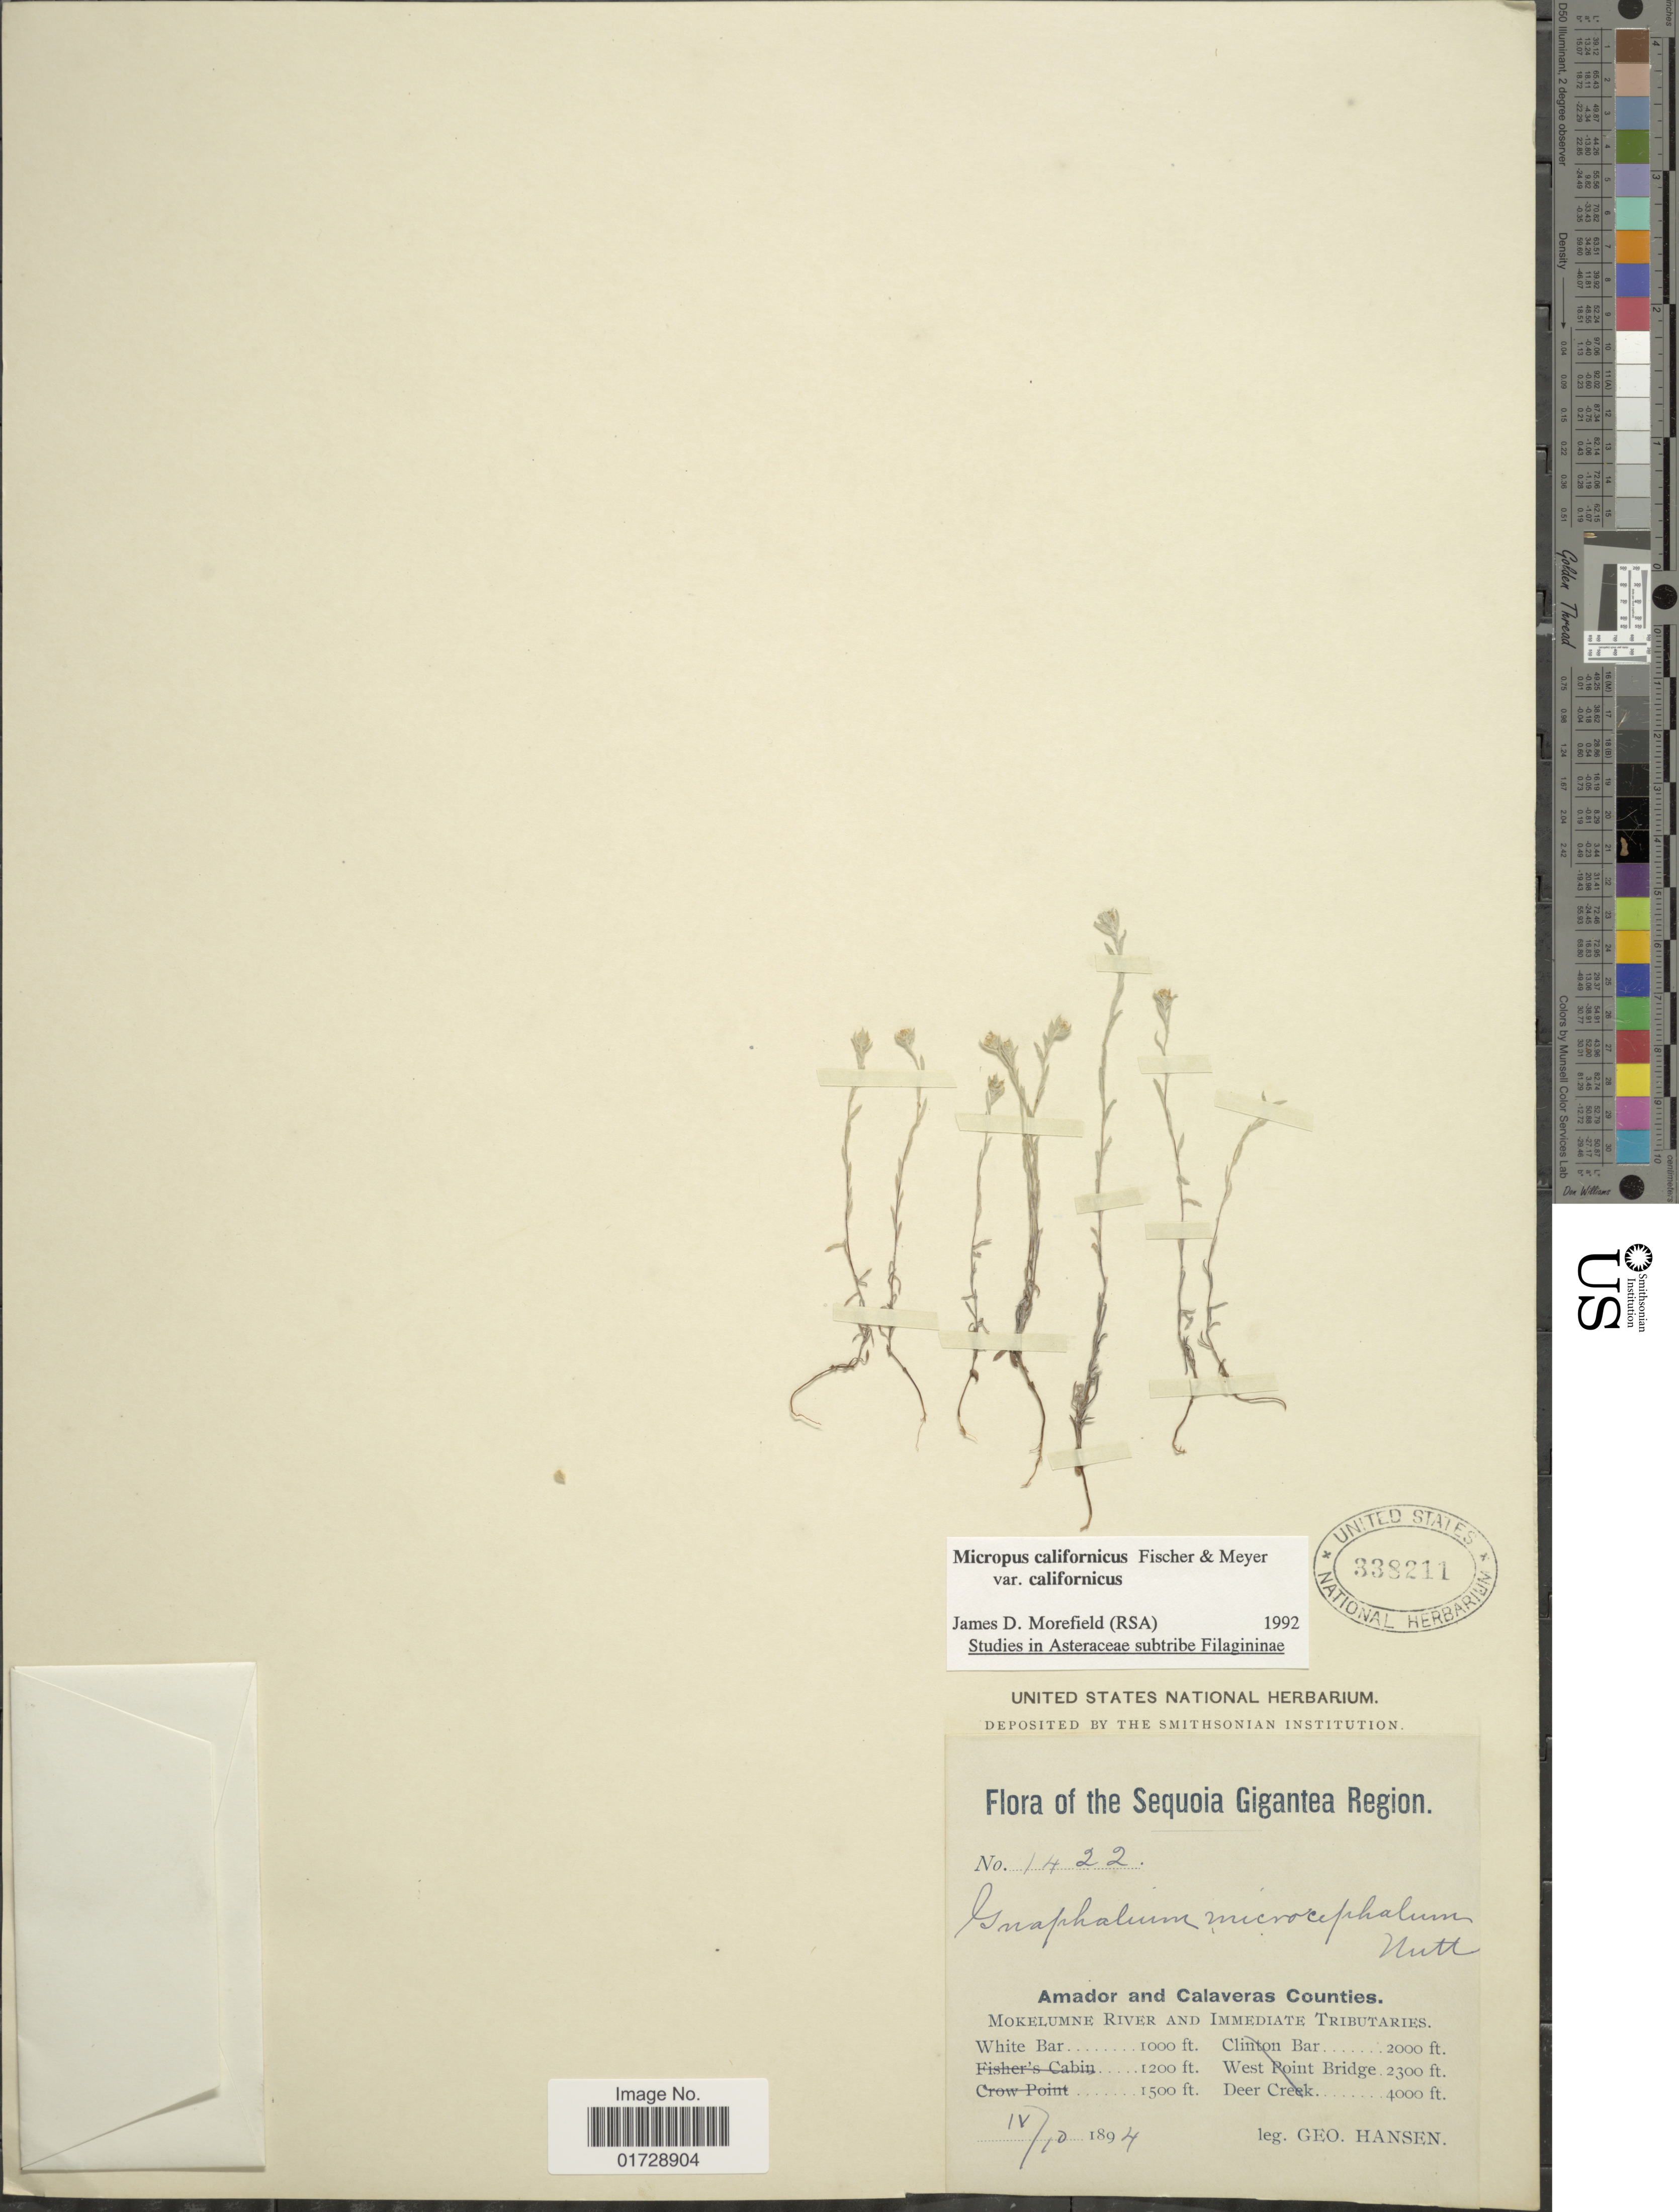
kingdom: Plantae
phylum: Tracheophyta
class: Magnoliopsida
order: Asterales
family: Asteraceae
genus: Micropus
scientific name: Micropus californicus var. californicus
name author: Fisch. & C.A. Mey.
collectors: G. Hansen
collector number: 1422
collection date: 1894-04-10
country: United States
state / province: California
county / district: Calaveras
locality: Sequoia Gigantea Region, Amador and Calaveras Counties, White Bar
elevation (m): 305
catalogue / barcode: US 338211